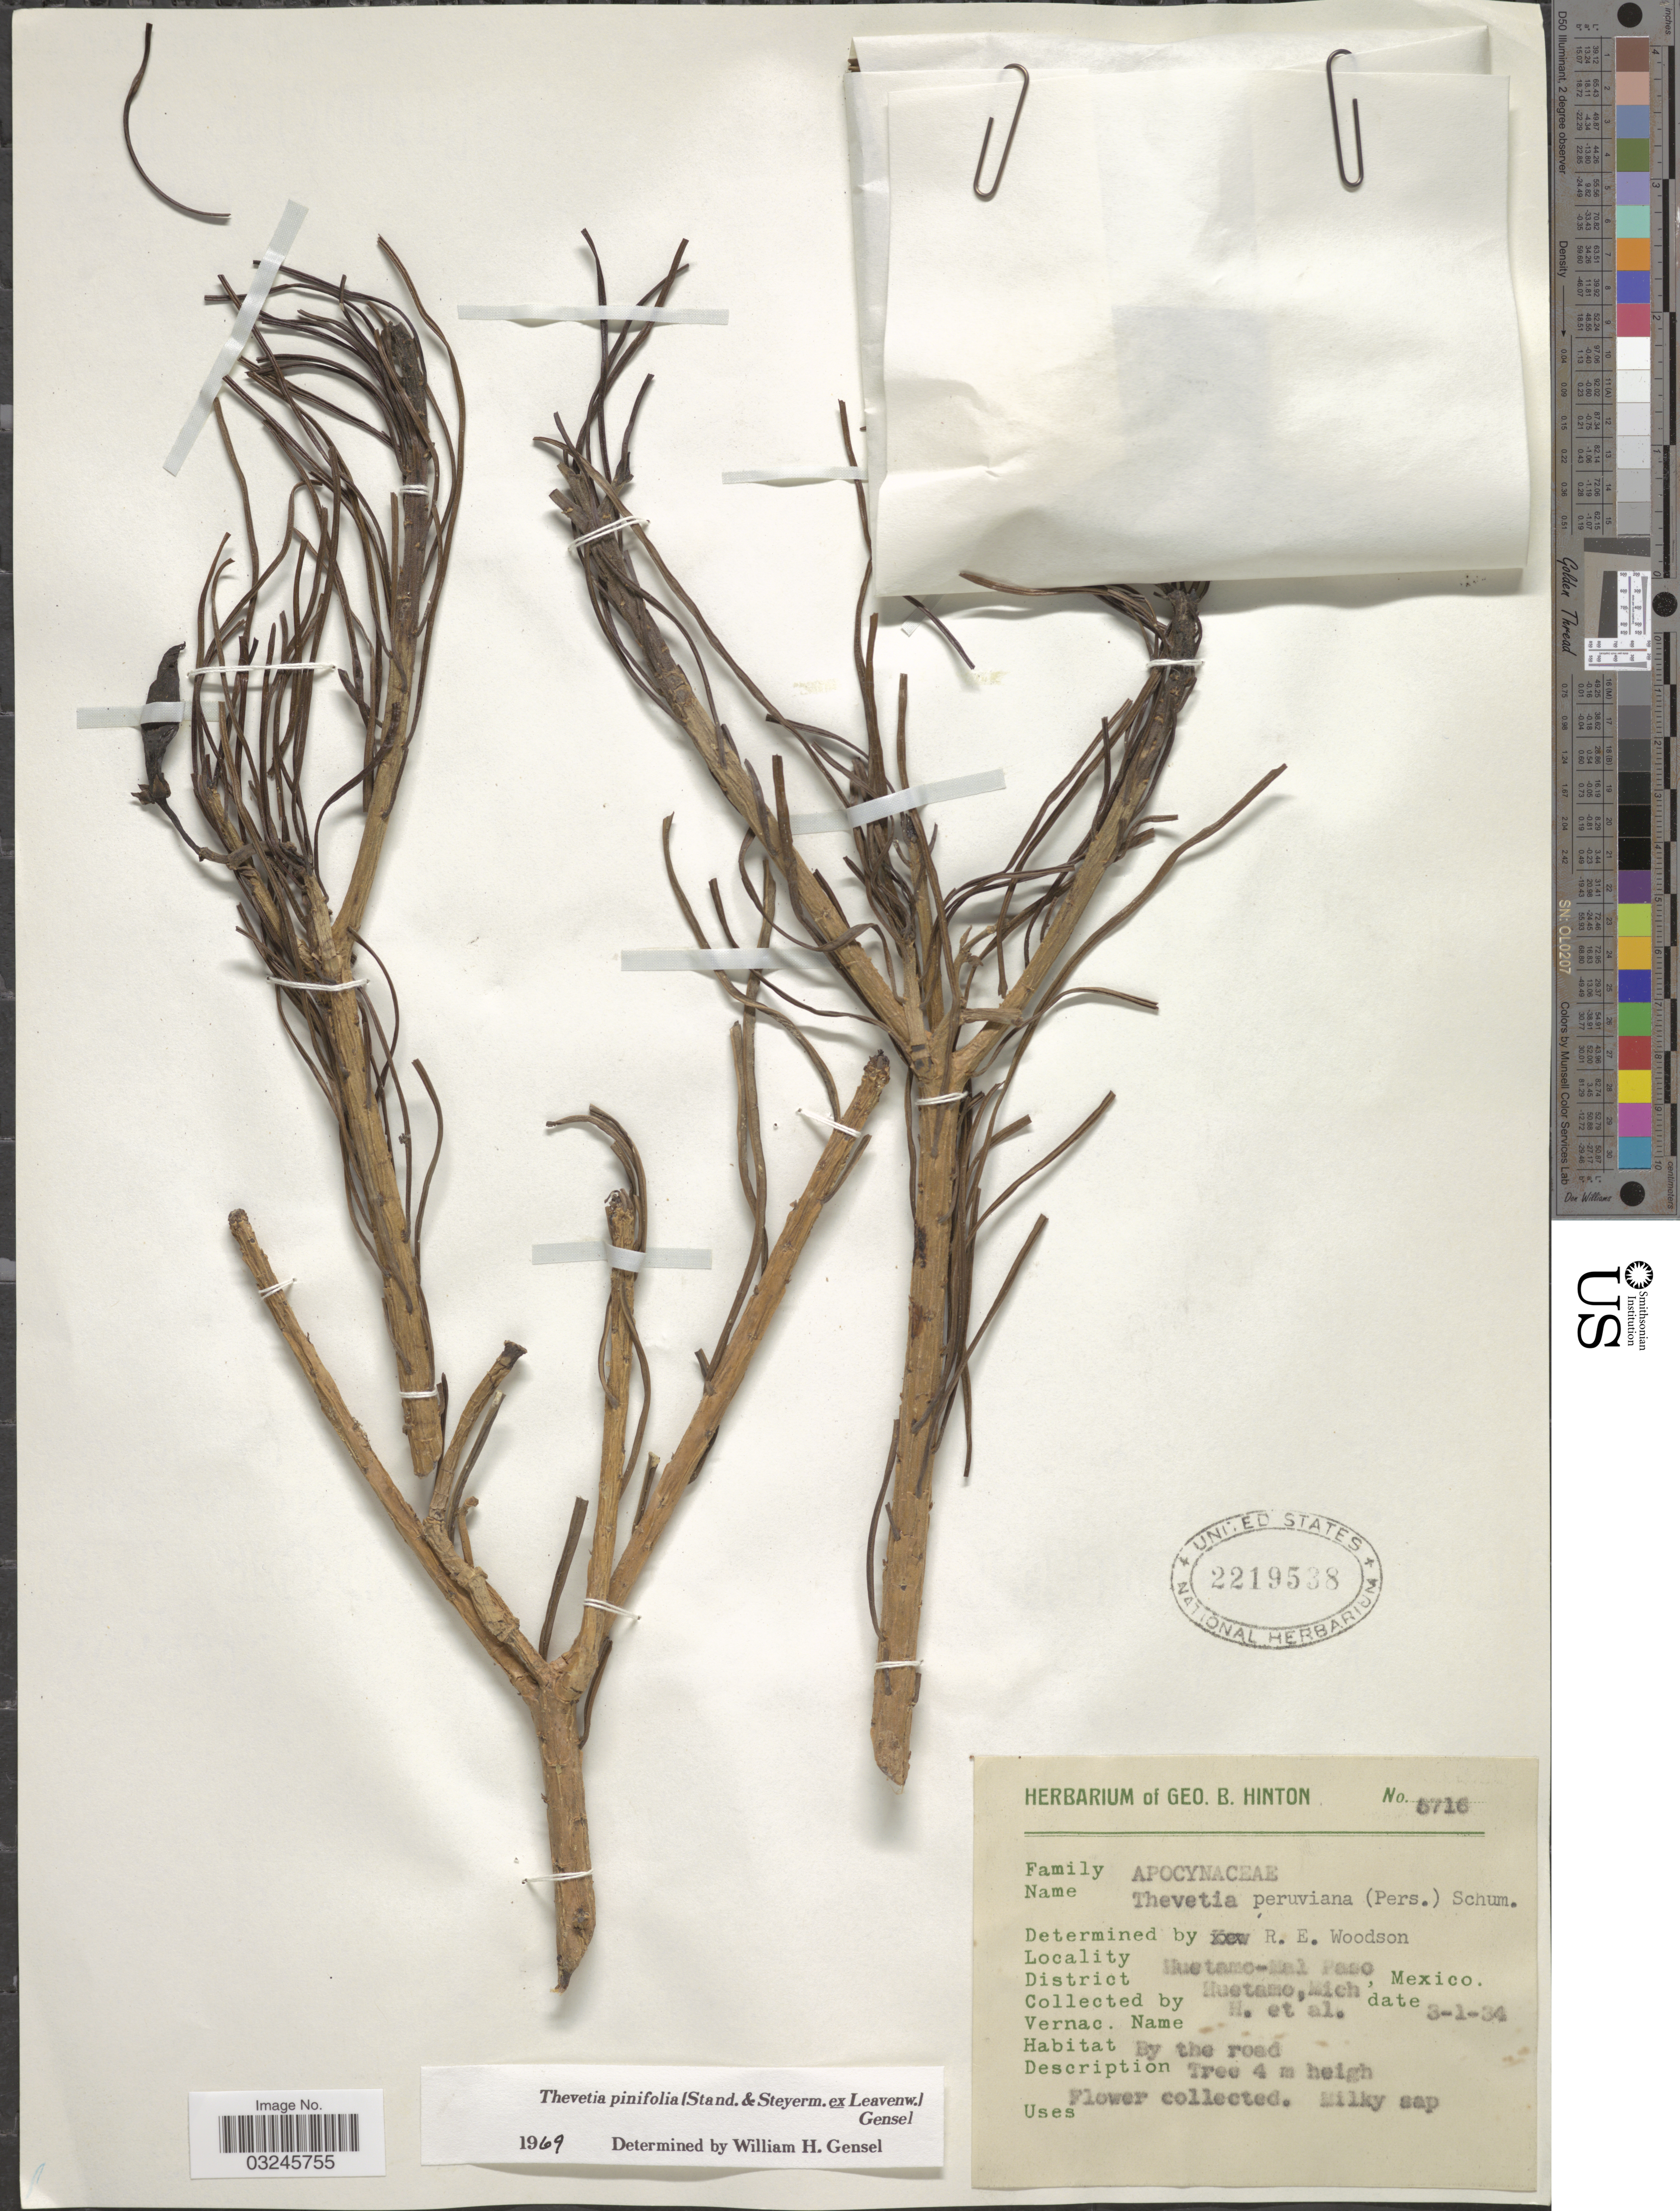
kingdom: Plantae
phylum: Tracheophyta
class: Magnoliopsida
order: Gentianales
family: Apocynaceae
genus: Thevetia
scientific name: Thevetia pinifolia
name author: (Standl.) J.K. Williams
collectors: G. B. Hinton & et al.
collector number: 5716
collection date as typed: Transcribed d/m/y: 3/1/34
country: Mexico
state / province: Michoacán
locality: Huetamo-Mal Paso, District Huetamo, Mich., Mexico.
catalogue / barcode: US 2219538